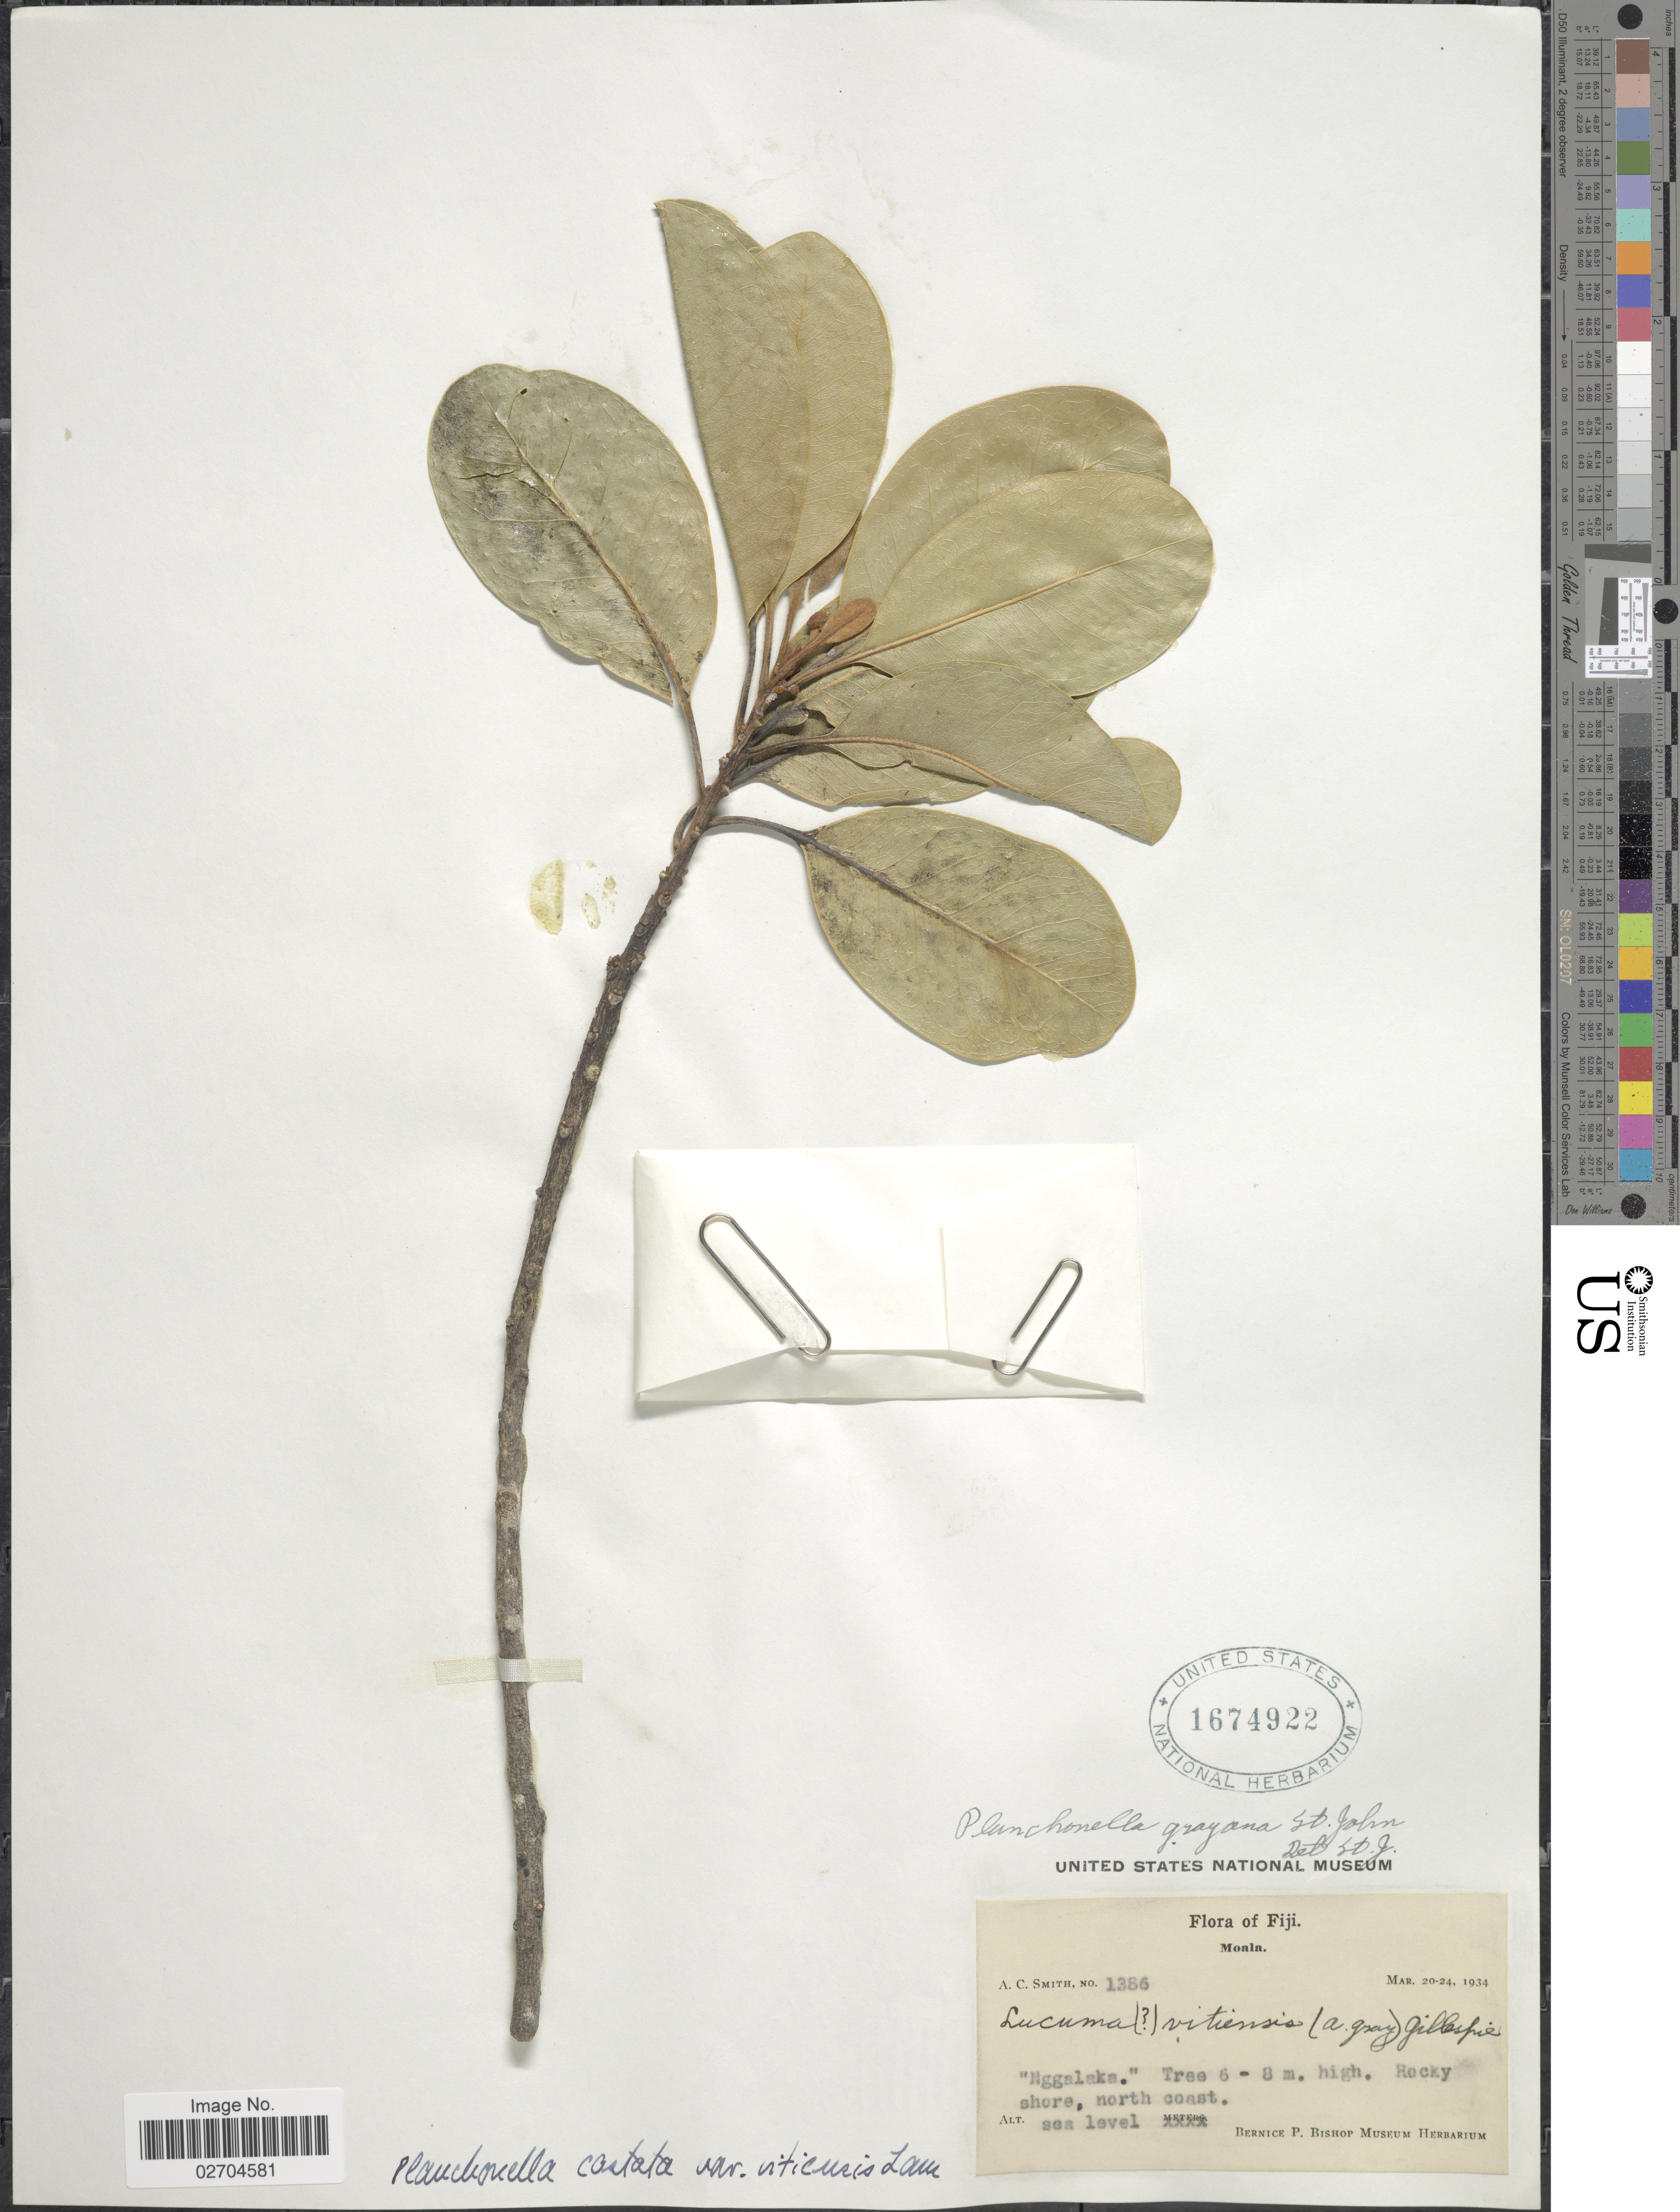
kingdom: Plantae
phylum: Tracheophyta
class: Magnoliopsida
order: Ericales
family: Sapotaceae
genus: Planchonella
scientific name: Planchonella grayana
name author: St. John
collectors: A. C. Smith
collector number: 1386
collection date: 1934-03-20/1934-03-24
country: Fiji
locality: Moala. Rocky shore, north coast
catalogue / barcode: US 1674922